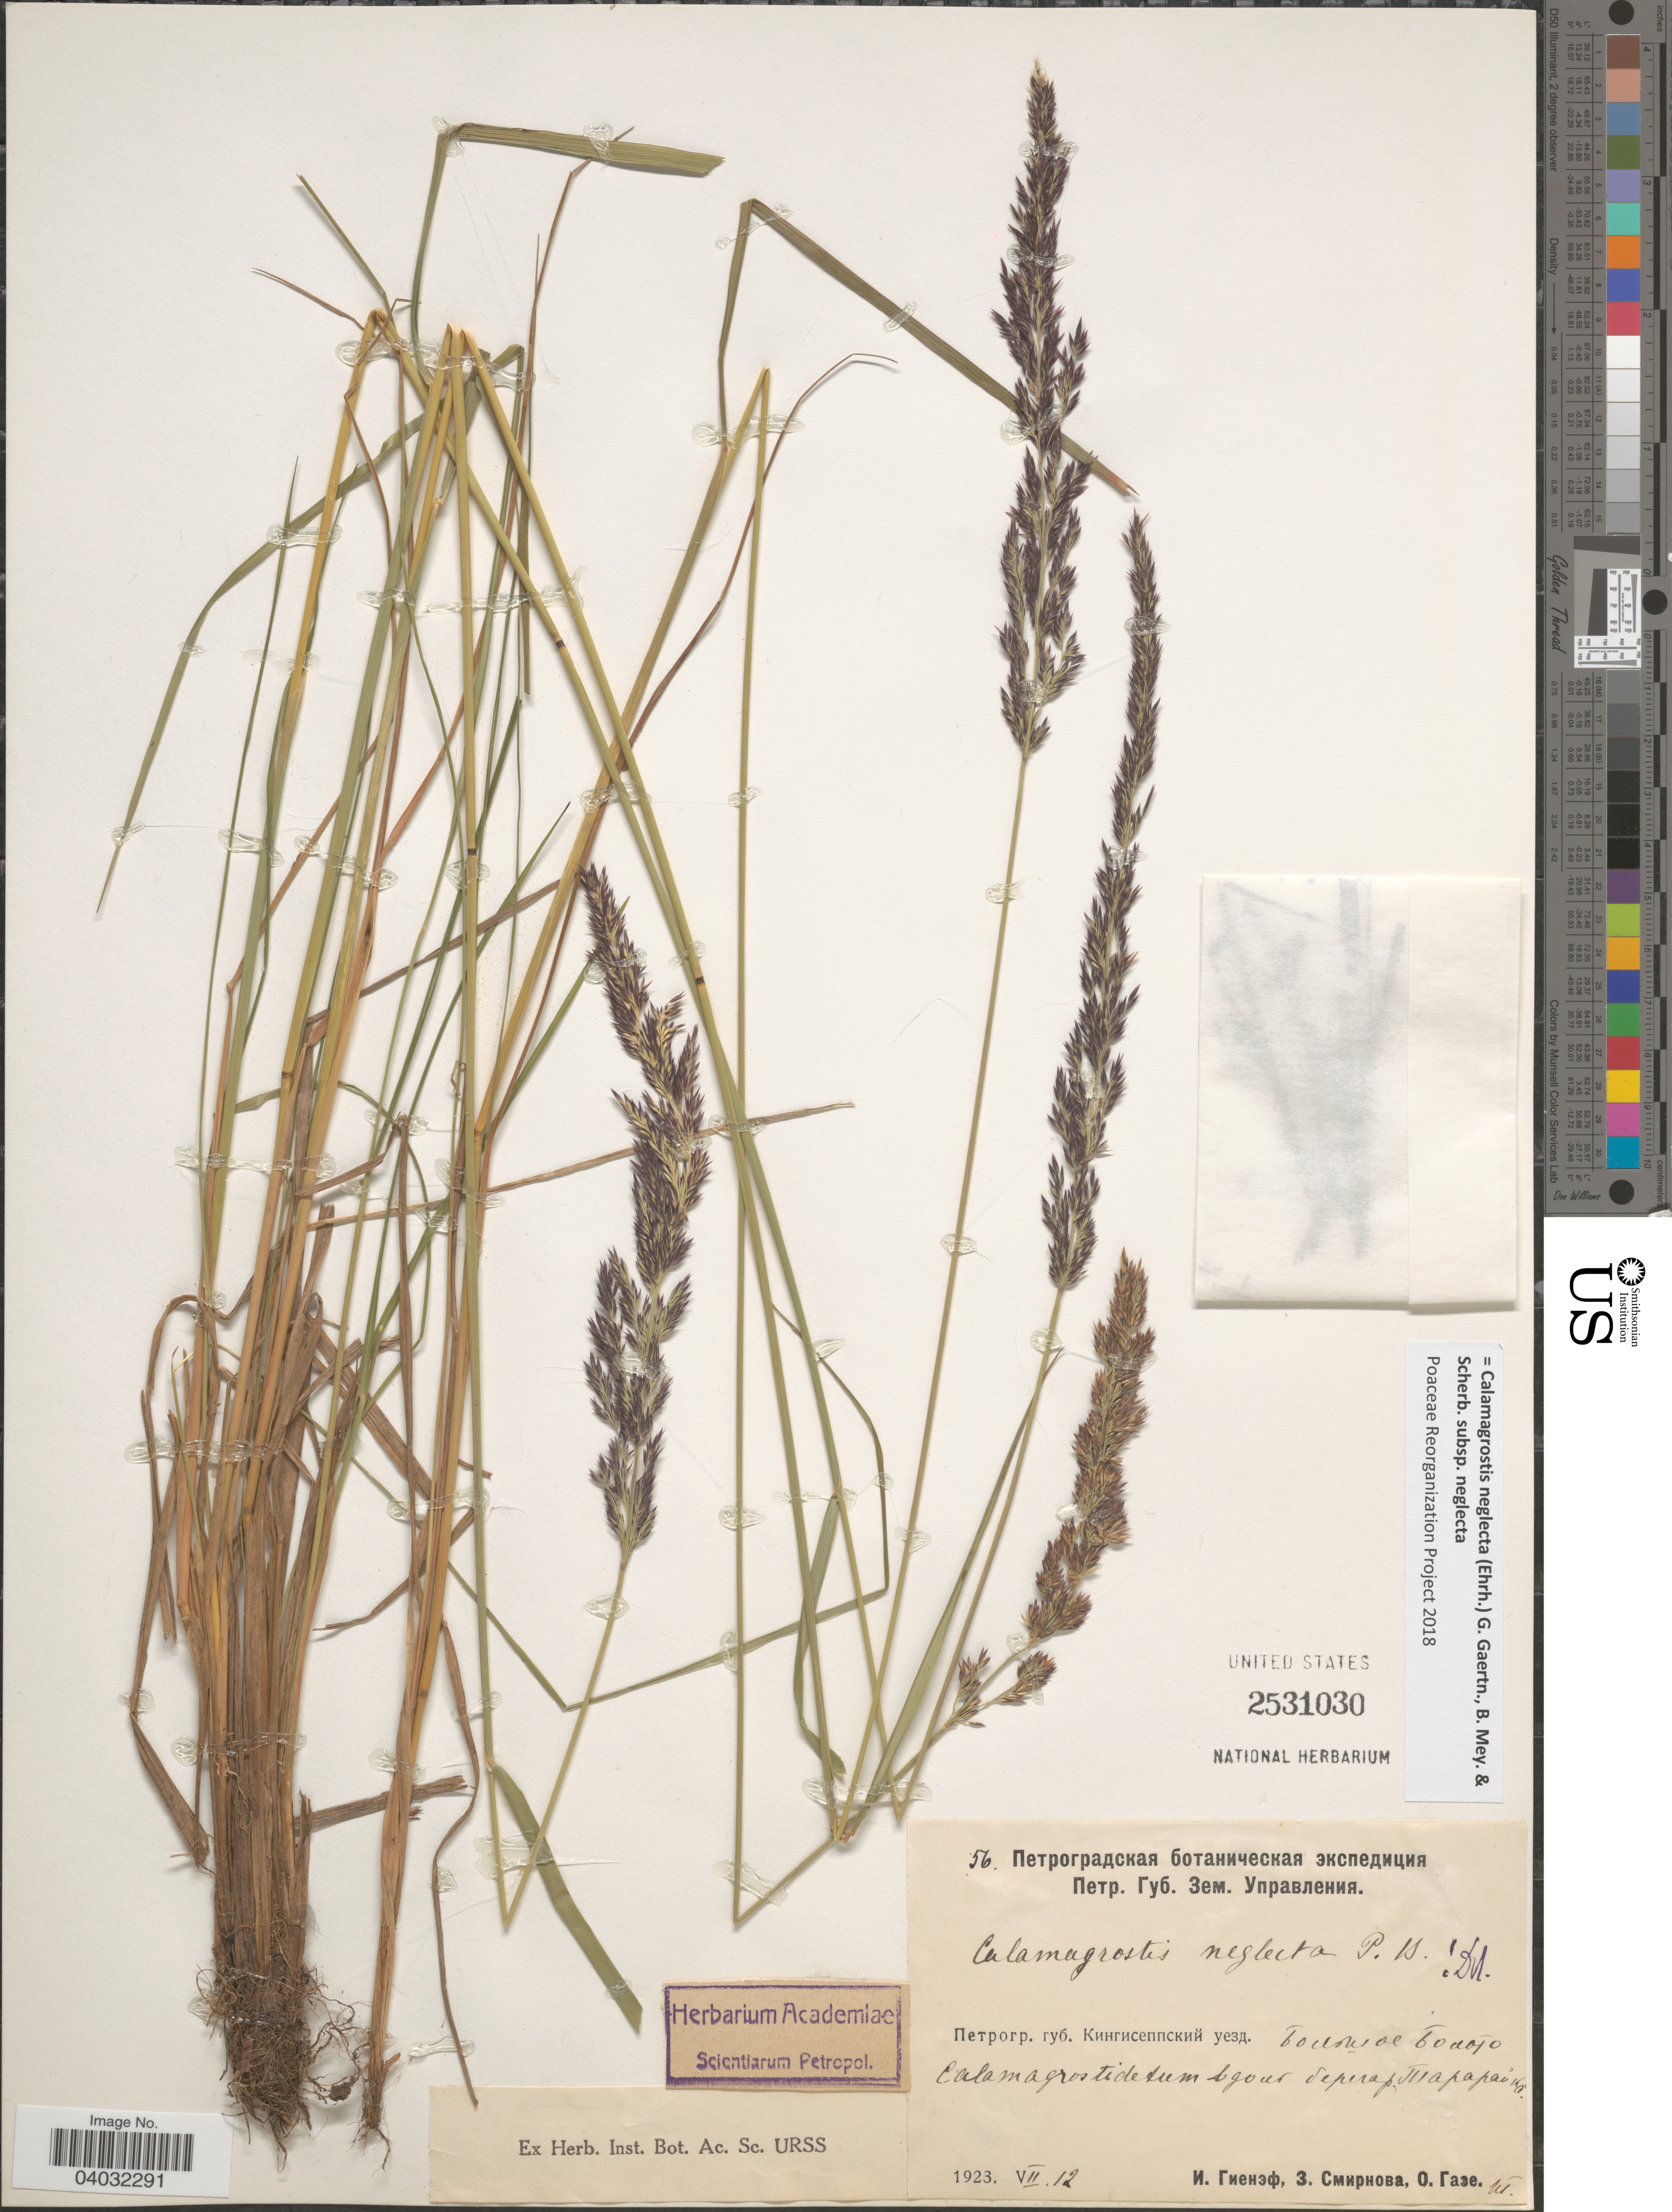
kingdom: Plantae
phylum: Tracheophyta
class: Liliopsida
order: Poales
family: Poaceae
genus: Calamagrostis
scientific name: Calamagrostis neglecta subsp. neglecta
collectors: I. Gienef, Z. Smirnova & O. Gaze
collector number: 56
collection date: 1923-07-12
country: Russian Federation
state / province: Leningrad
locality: Shore of river Tararayka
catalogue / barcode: US 2531030